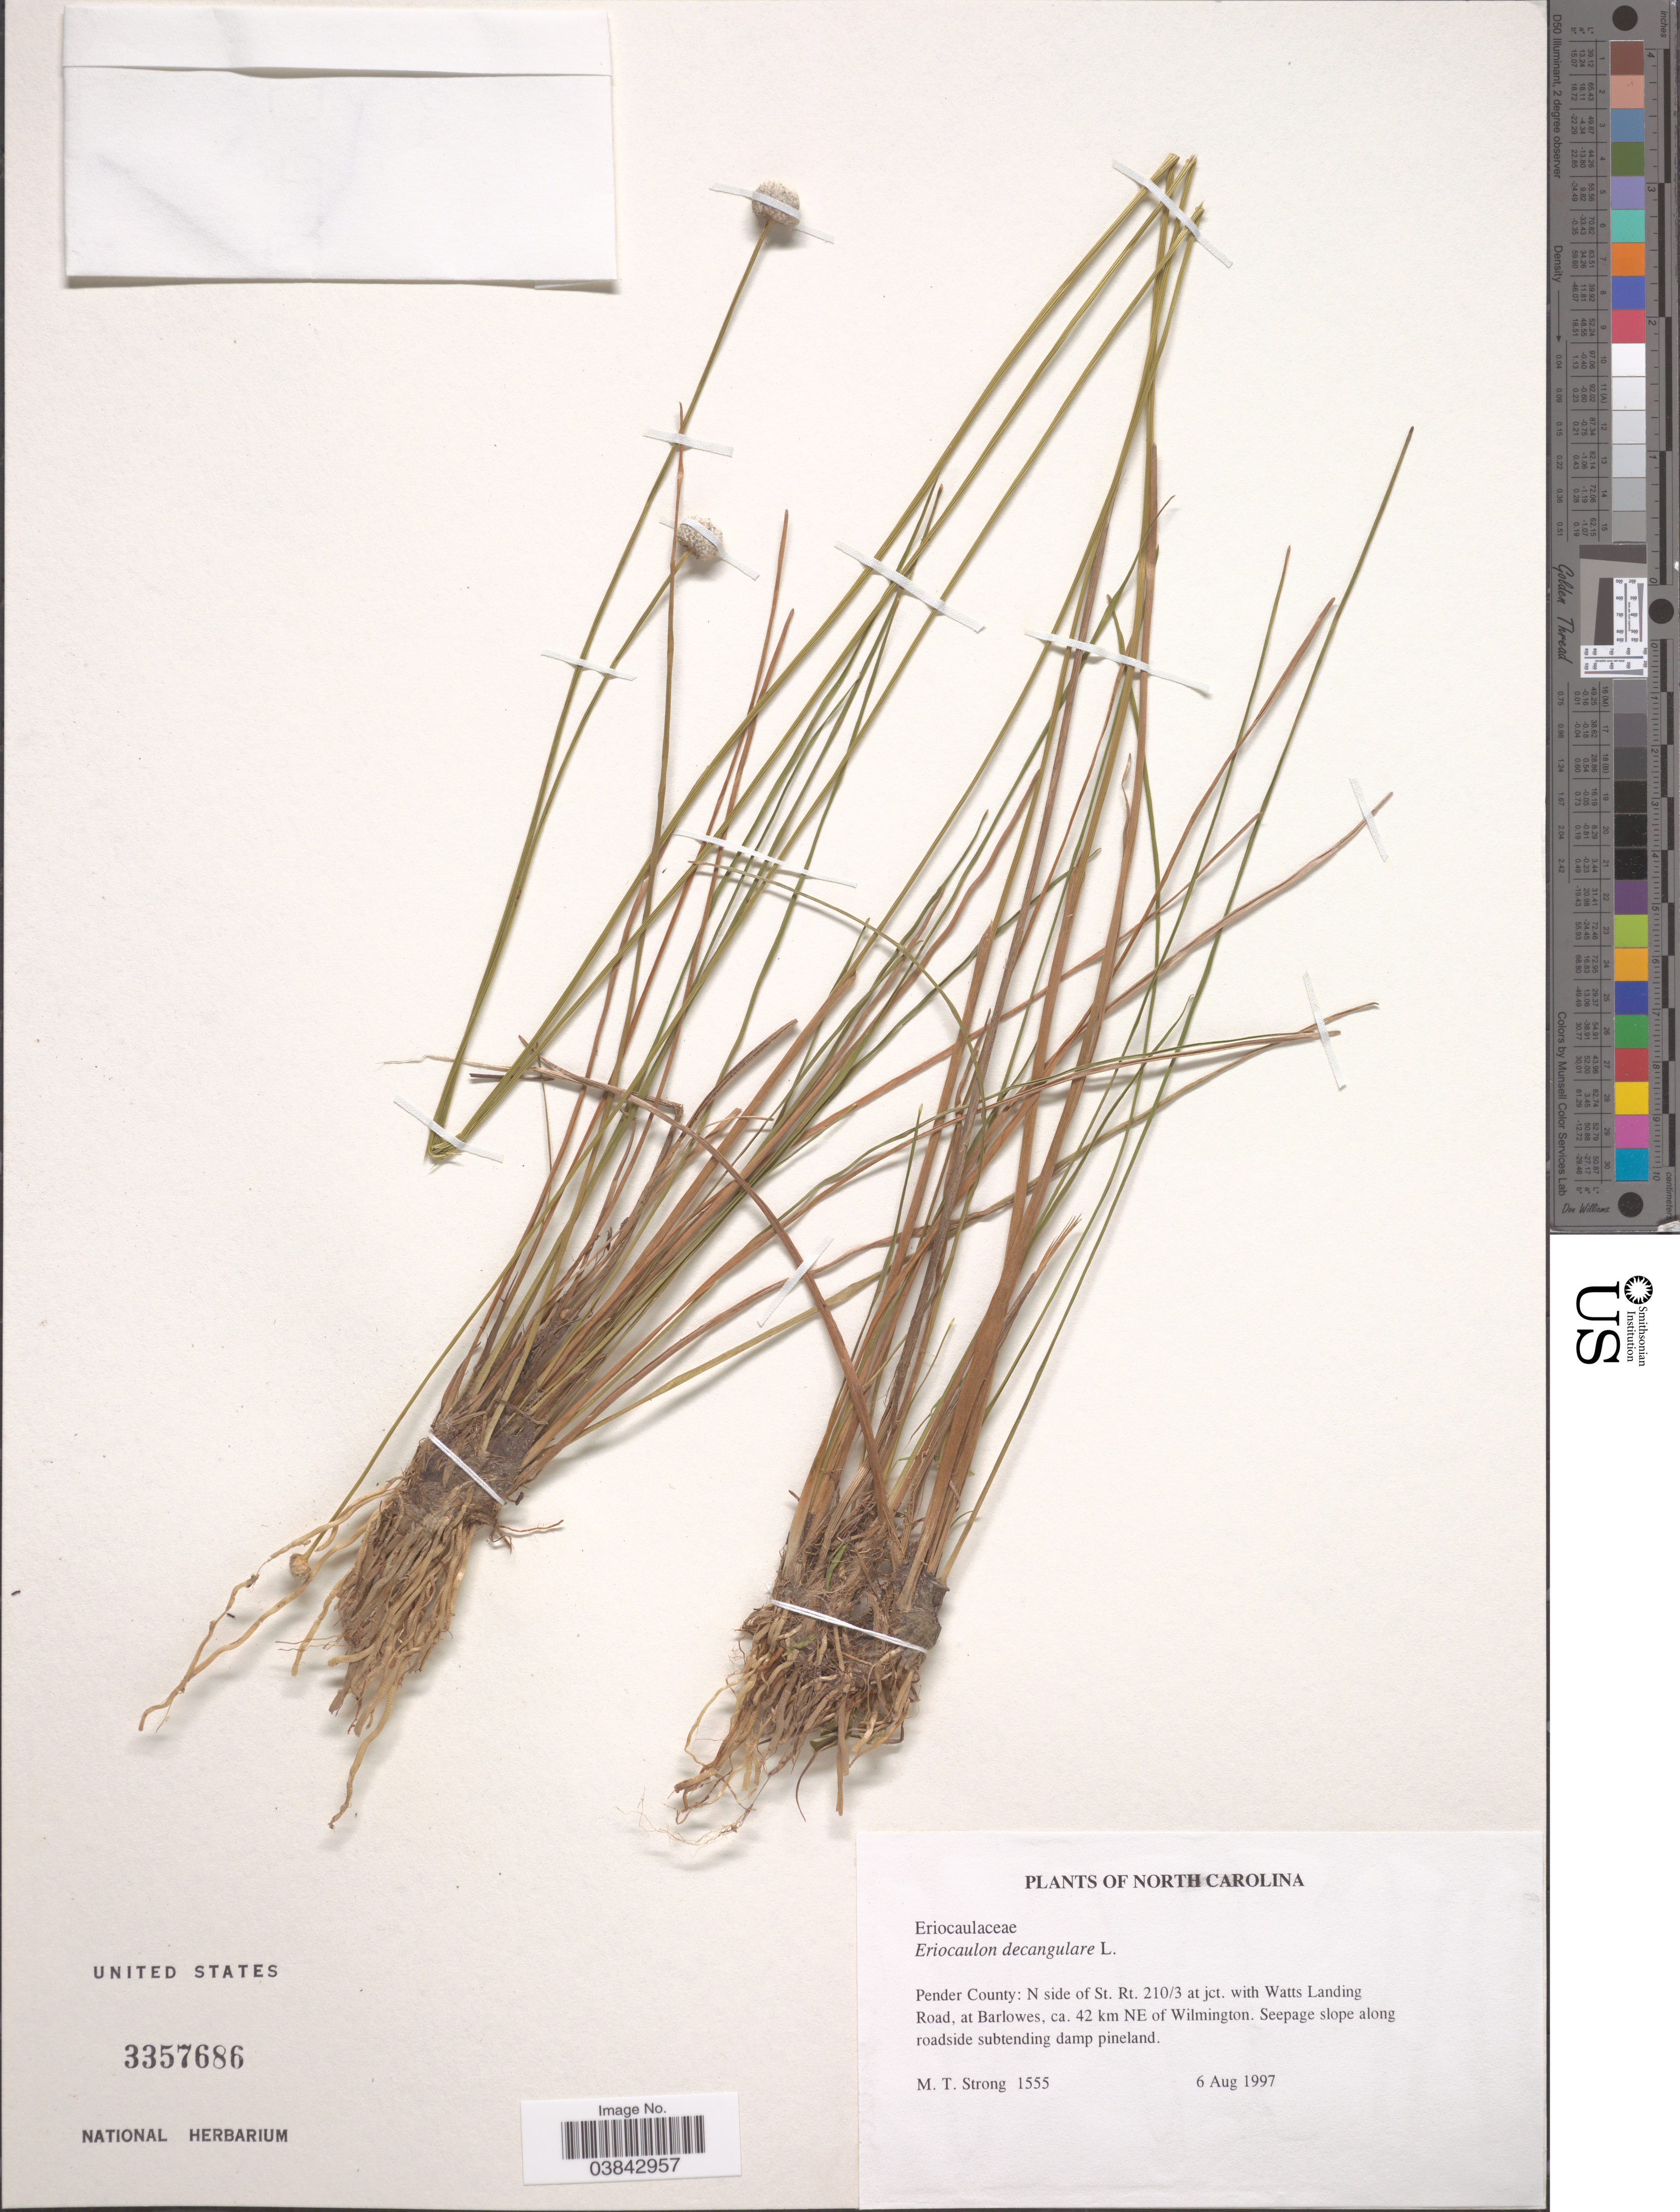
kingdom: Plantae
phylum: Tracheophyta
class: Liliopsida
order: Poales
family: Eriocaulaceae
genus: Eriocaulon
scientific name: Eriocaulon decangulare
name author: L.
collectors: M. T. Strong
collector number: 1555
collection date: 1997-08-06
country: United States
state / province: North Carolina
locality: Pender County: N side of St. Rt. 210/3 at jct. with Watts Landing Road, at Barlowes, ca. 42 km NE of Wilmington. Seepage slope along roadside.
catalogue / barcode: US 3357686